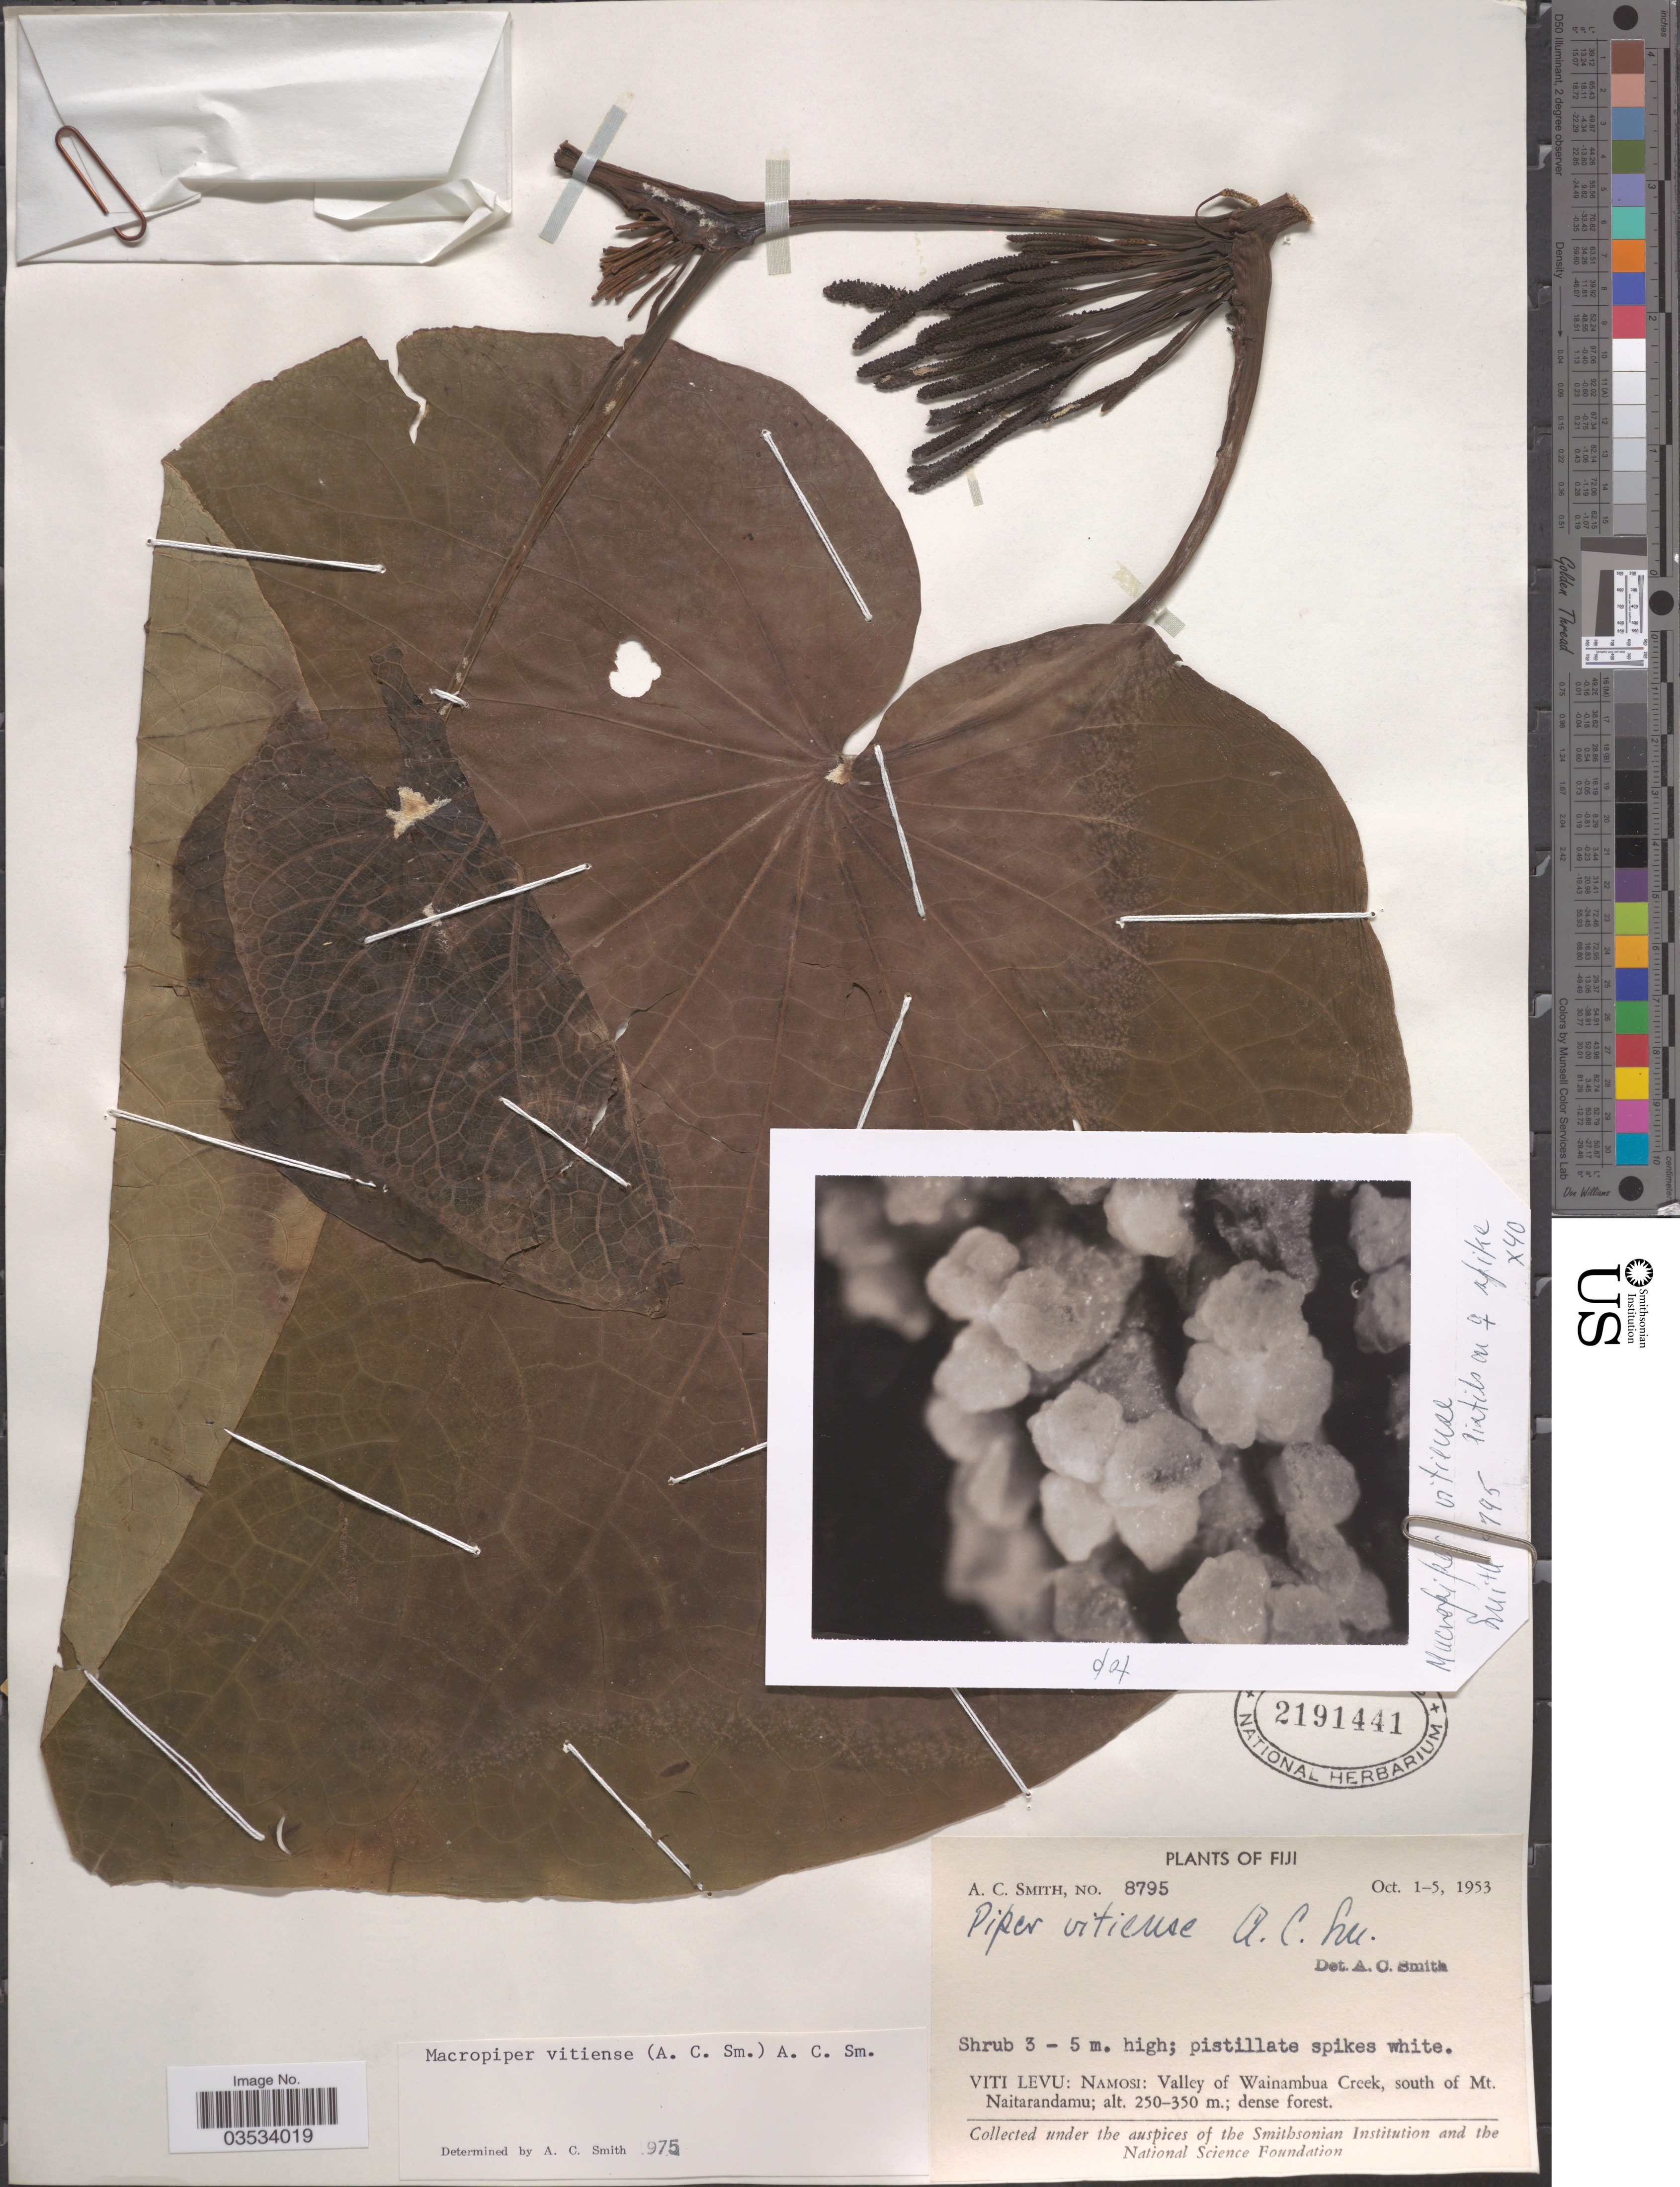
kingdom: Plantae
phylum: Tracheophyta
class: Magnoliopsida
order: Piperales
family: Piperaceae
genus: Piper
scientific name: Piper vitiense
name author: A.C. Sm.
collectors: A. C. Smith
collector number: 8795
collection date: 1953-10-01/1953-10-05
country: Fiji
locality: Viti Levu: Namosi: Valley of Wainambua Creek, south of Mt. Naitarandamu.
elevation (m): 250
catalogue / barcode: US 2191441